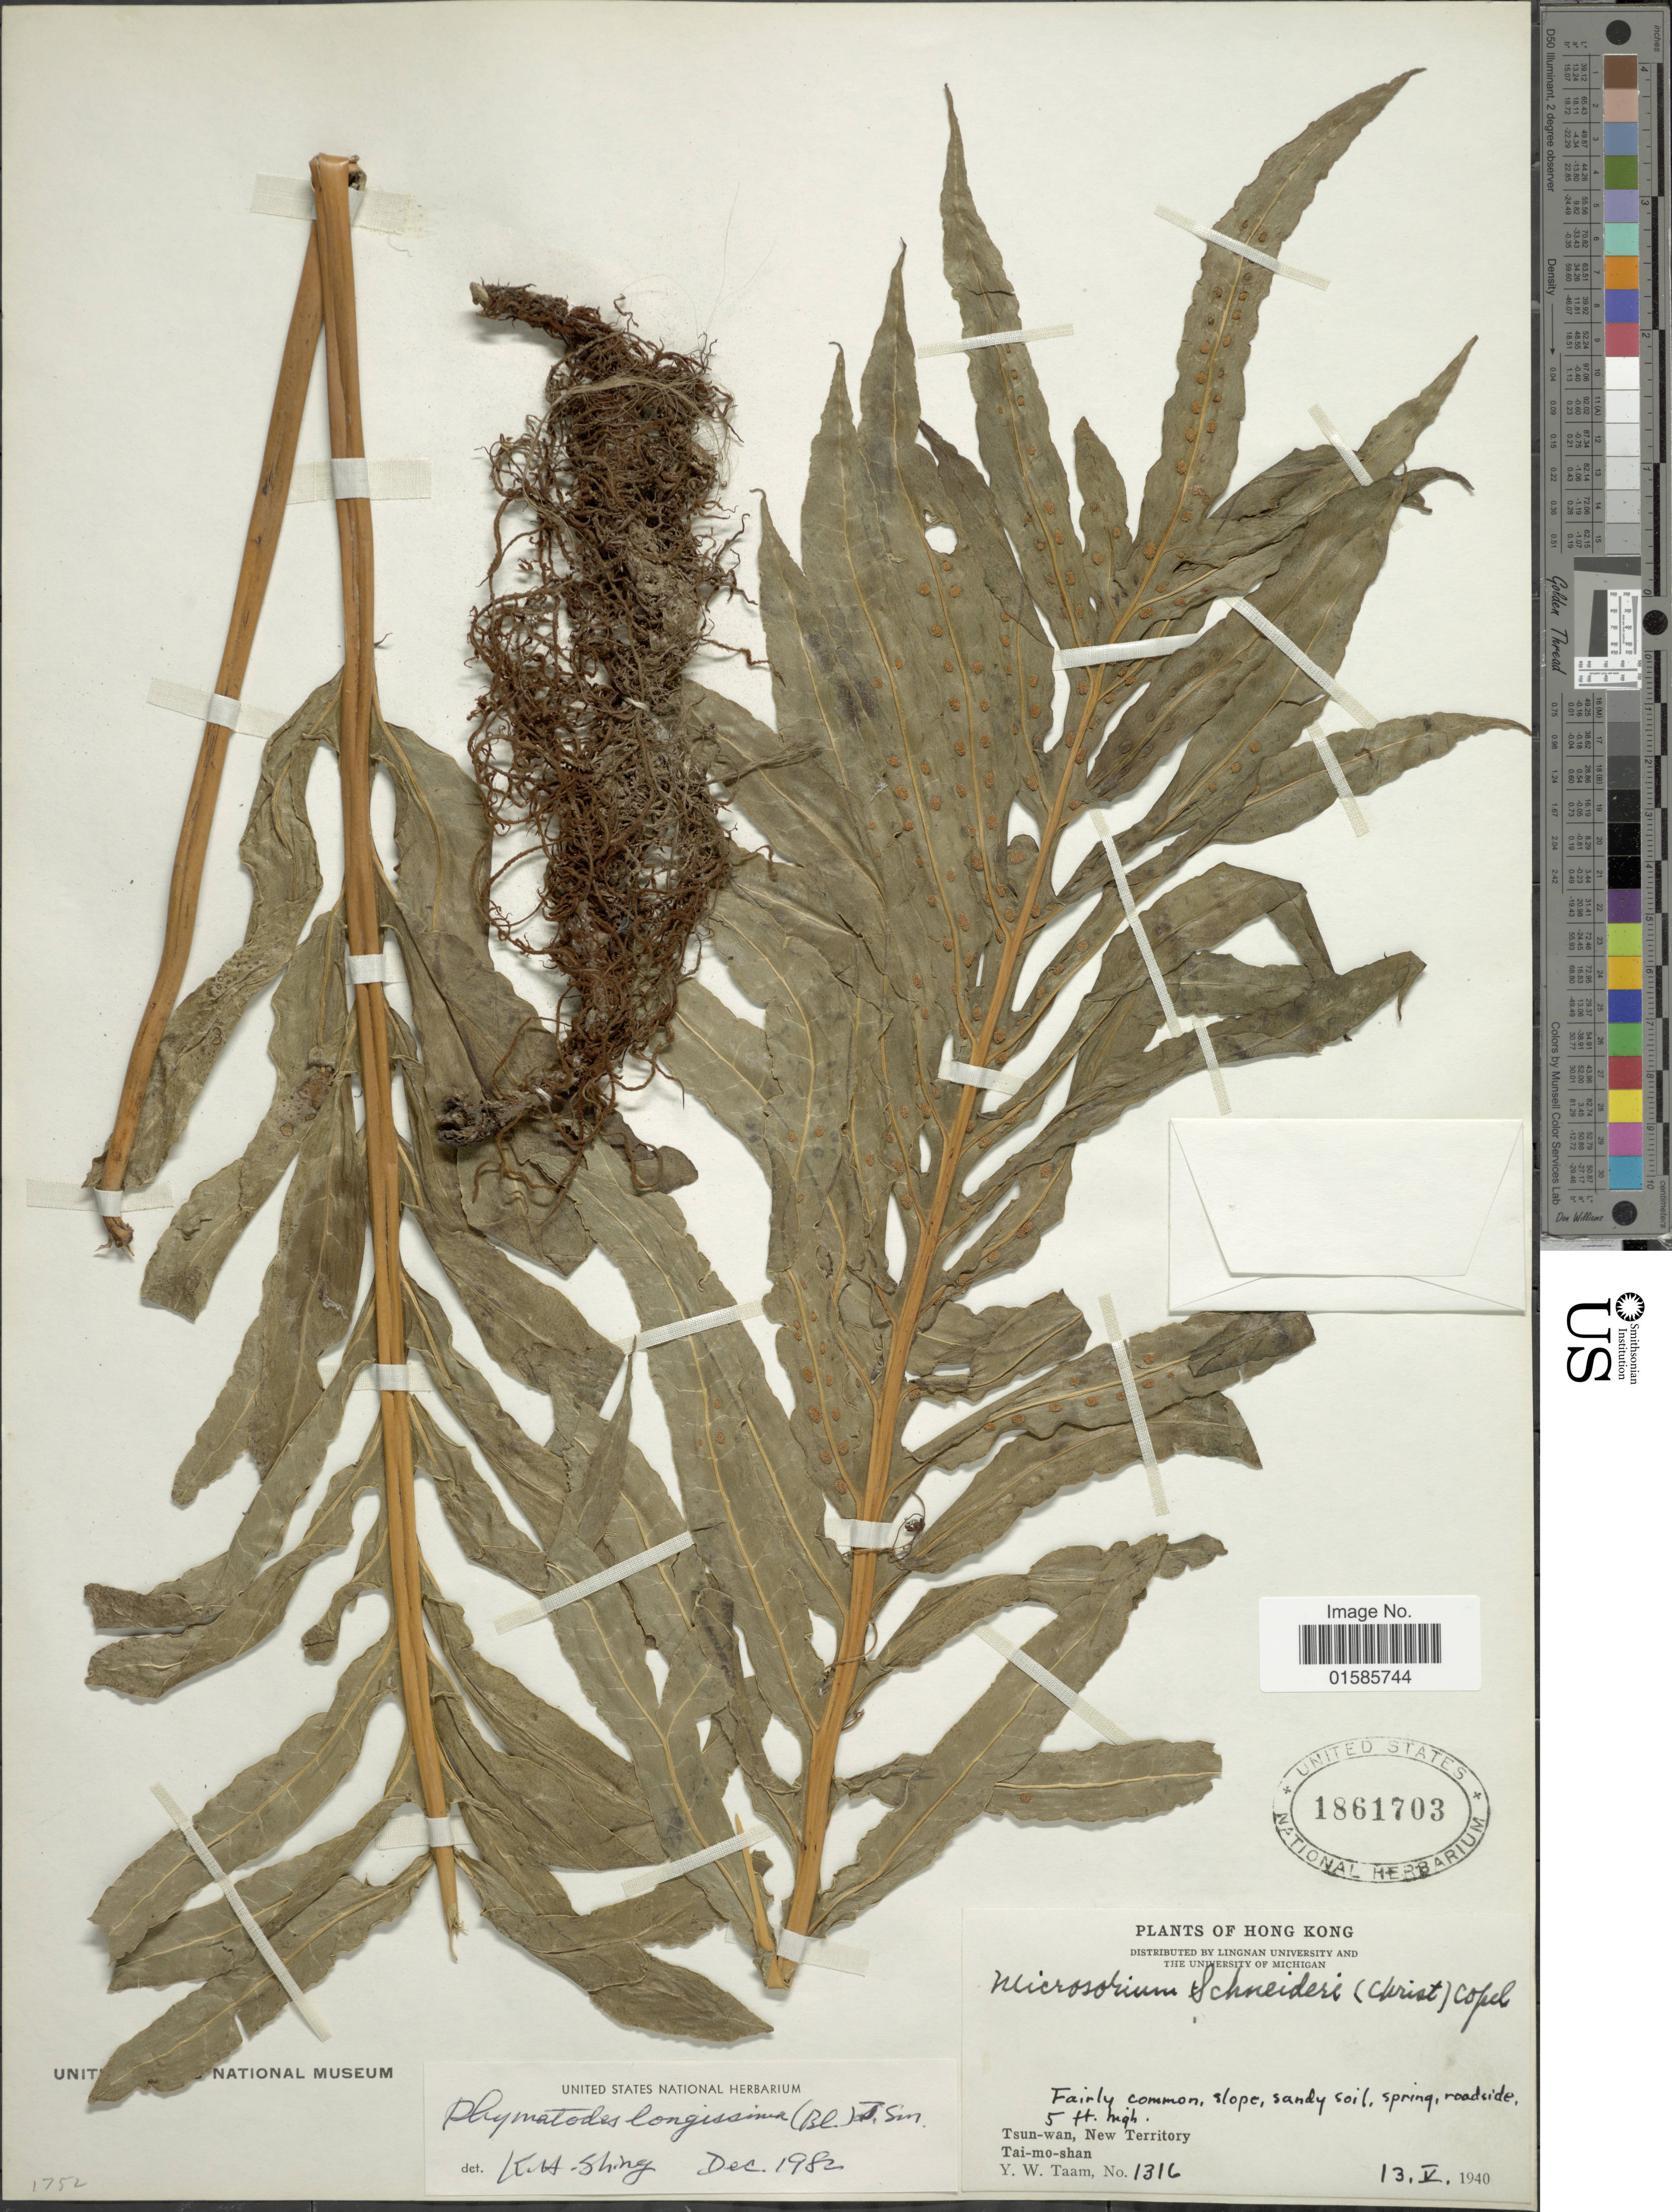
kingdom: Plantae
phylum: Tracheophyta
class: Polypodiopsida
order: Polypodiales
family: Polypodiaceae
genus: Microsorum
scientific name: Microsorum longissimum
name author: Fée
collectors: Y. W. Taam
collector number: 1316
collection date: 1940-05-13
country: China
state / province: Hong Kong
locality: Tsun-wan, new Territory, Tai-mo-shan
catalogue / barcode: US 1861703